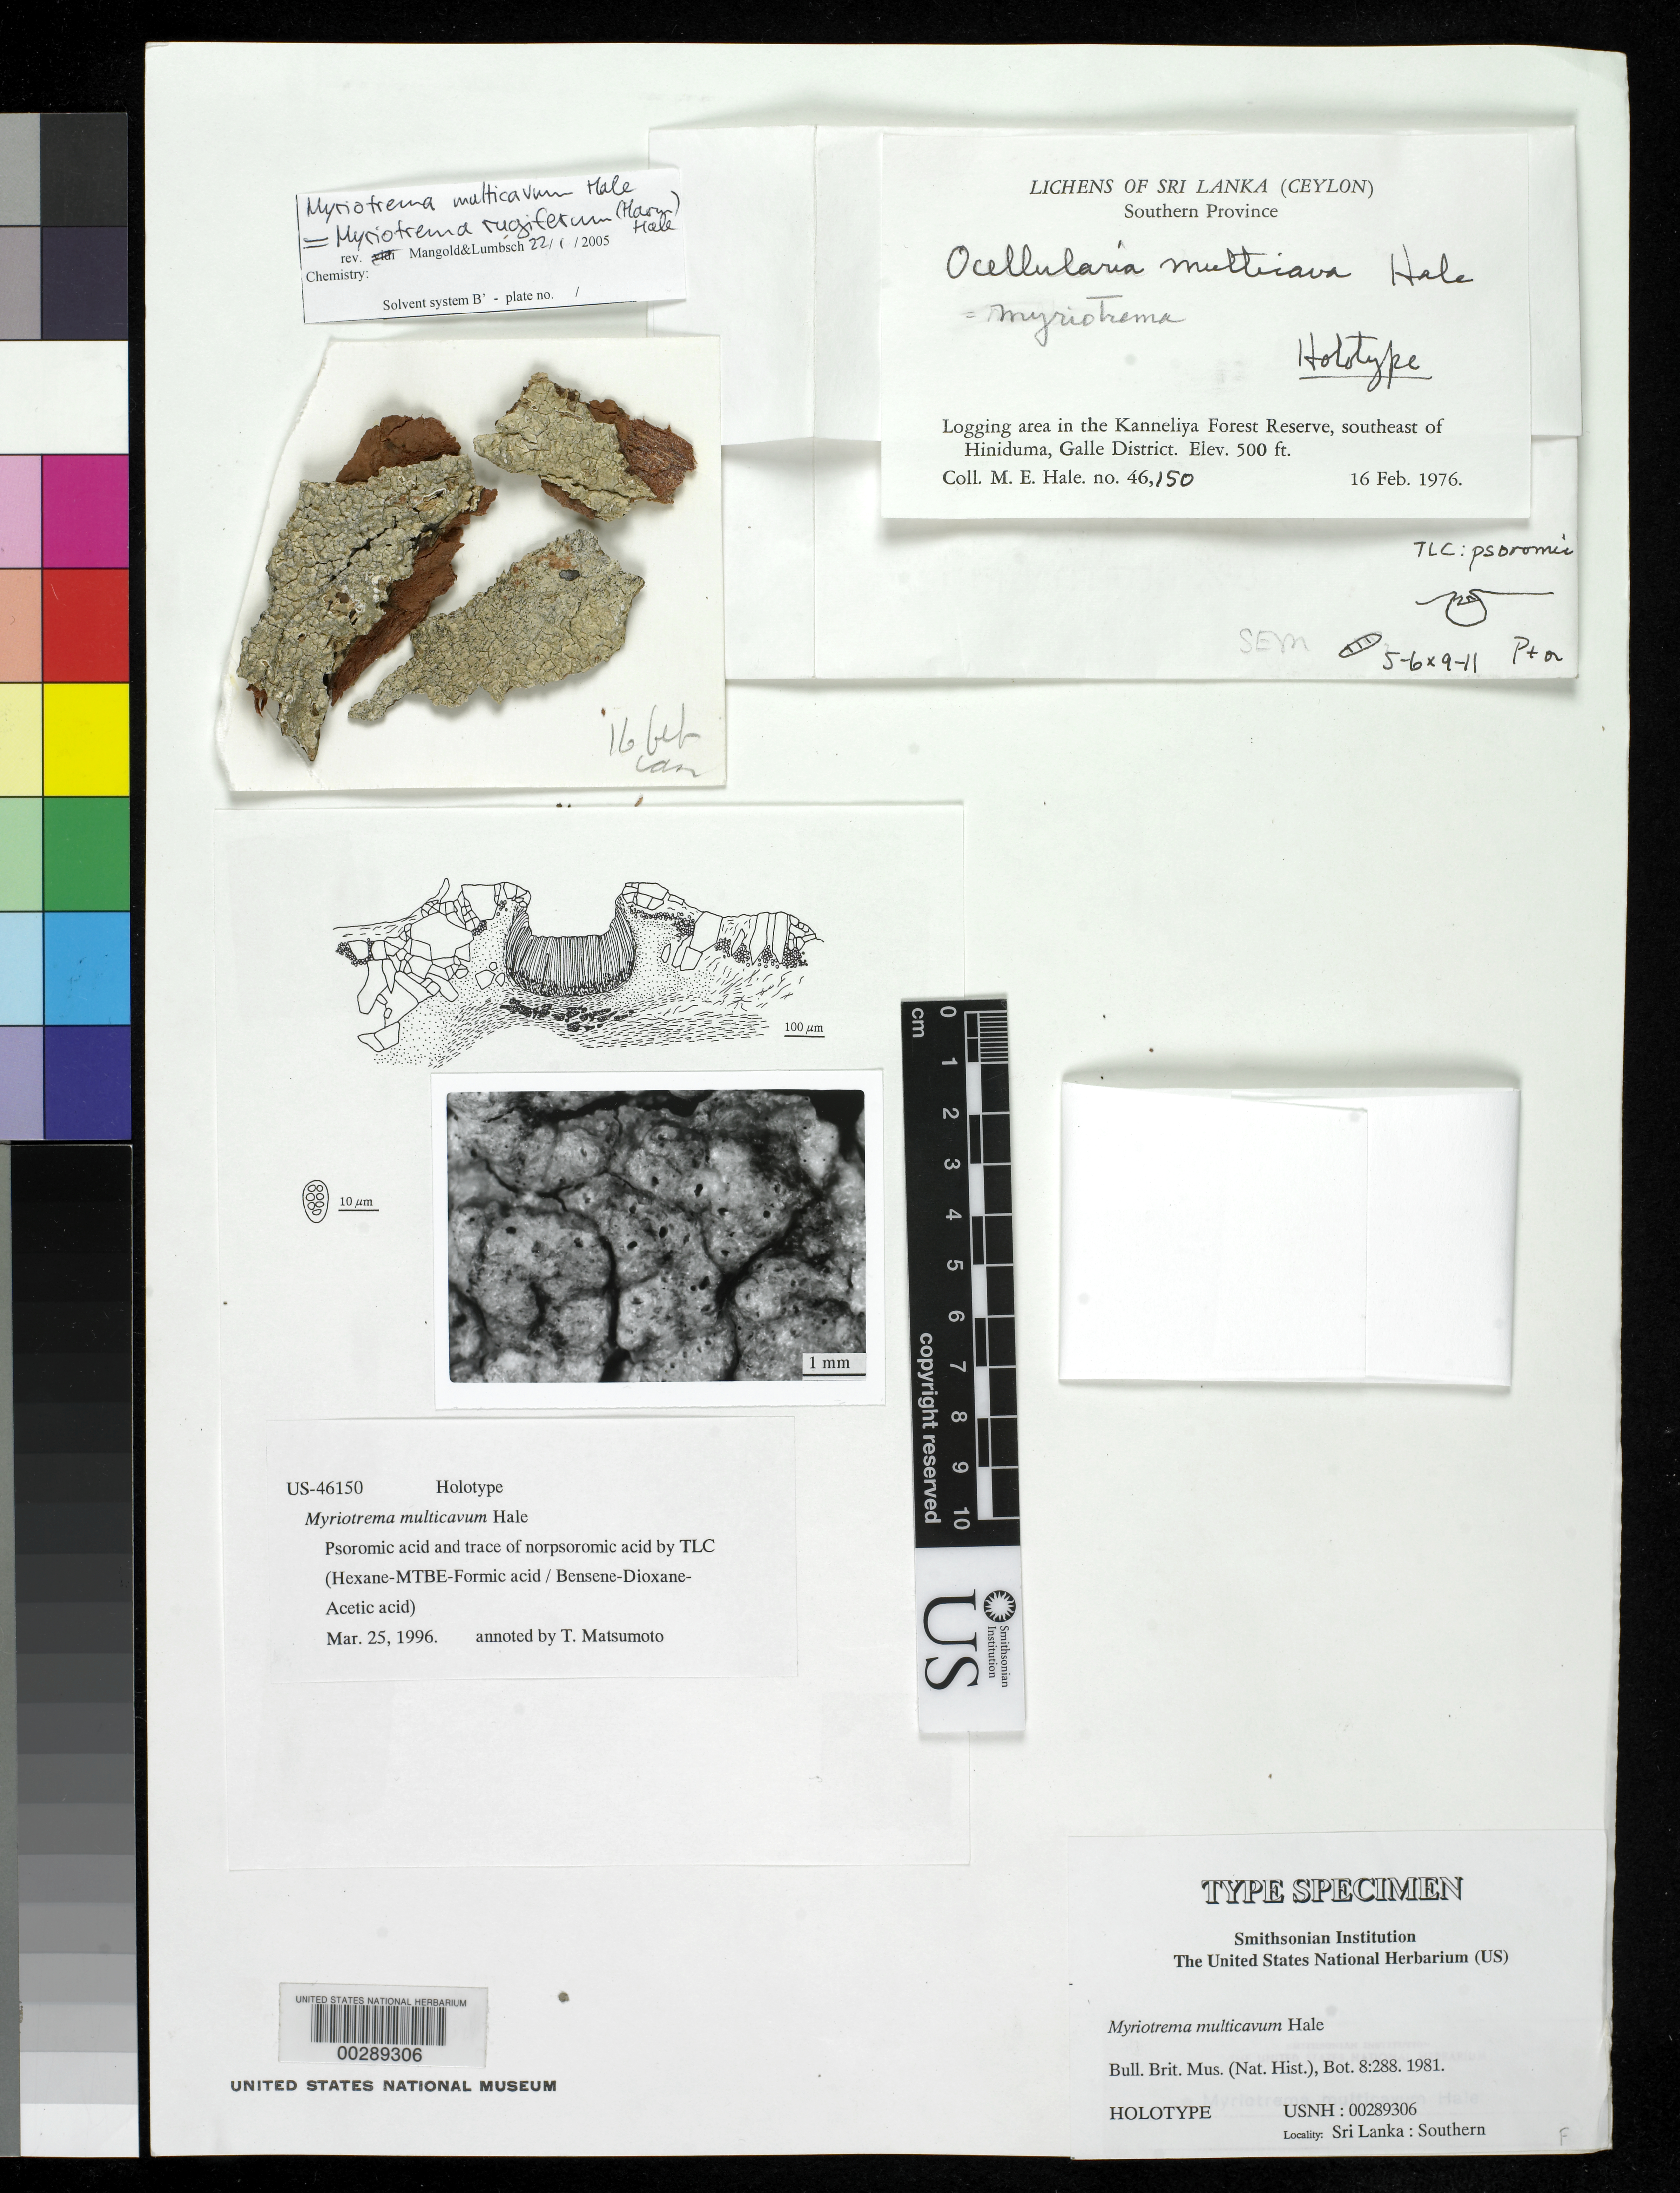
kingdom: Fungi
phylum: Ascomycota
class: Lecanoromycetes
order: Ostropales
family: Graphidaceae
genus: Myriotrema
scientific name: Myriotrema multicavum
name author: Hale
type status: Holotype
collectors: M. Hale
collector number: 46150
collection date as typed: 16 Feb 1976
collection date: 1976-02-16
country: Sri Lanka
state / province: Southern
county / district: Galle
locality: Logging area in Kanneliya Forest Reserve, SE of Hiniduma.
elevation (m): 152